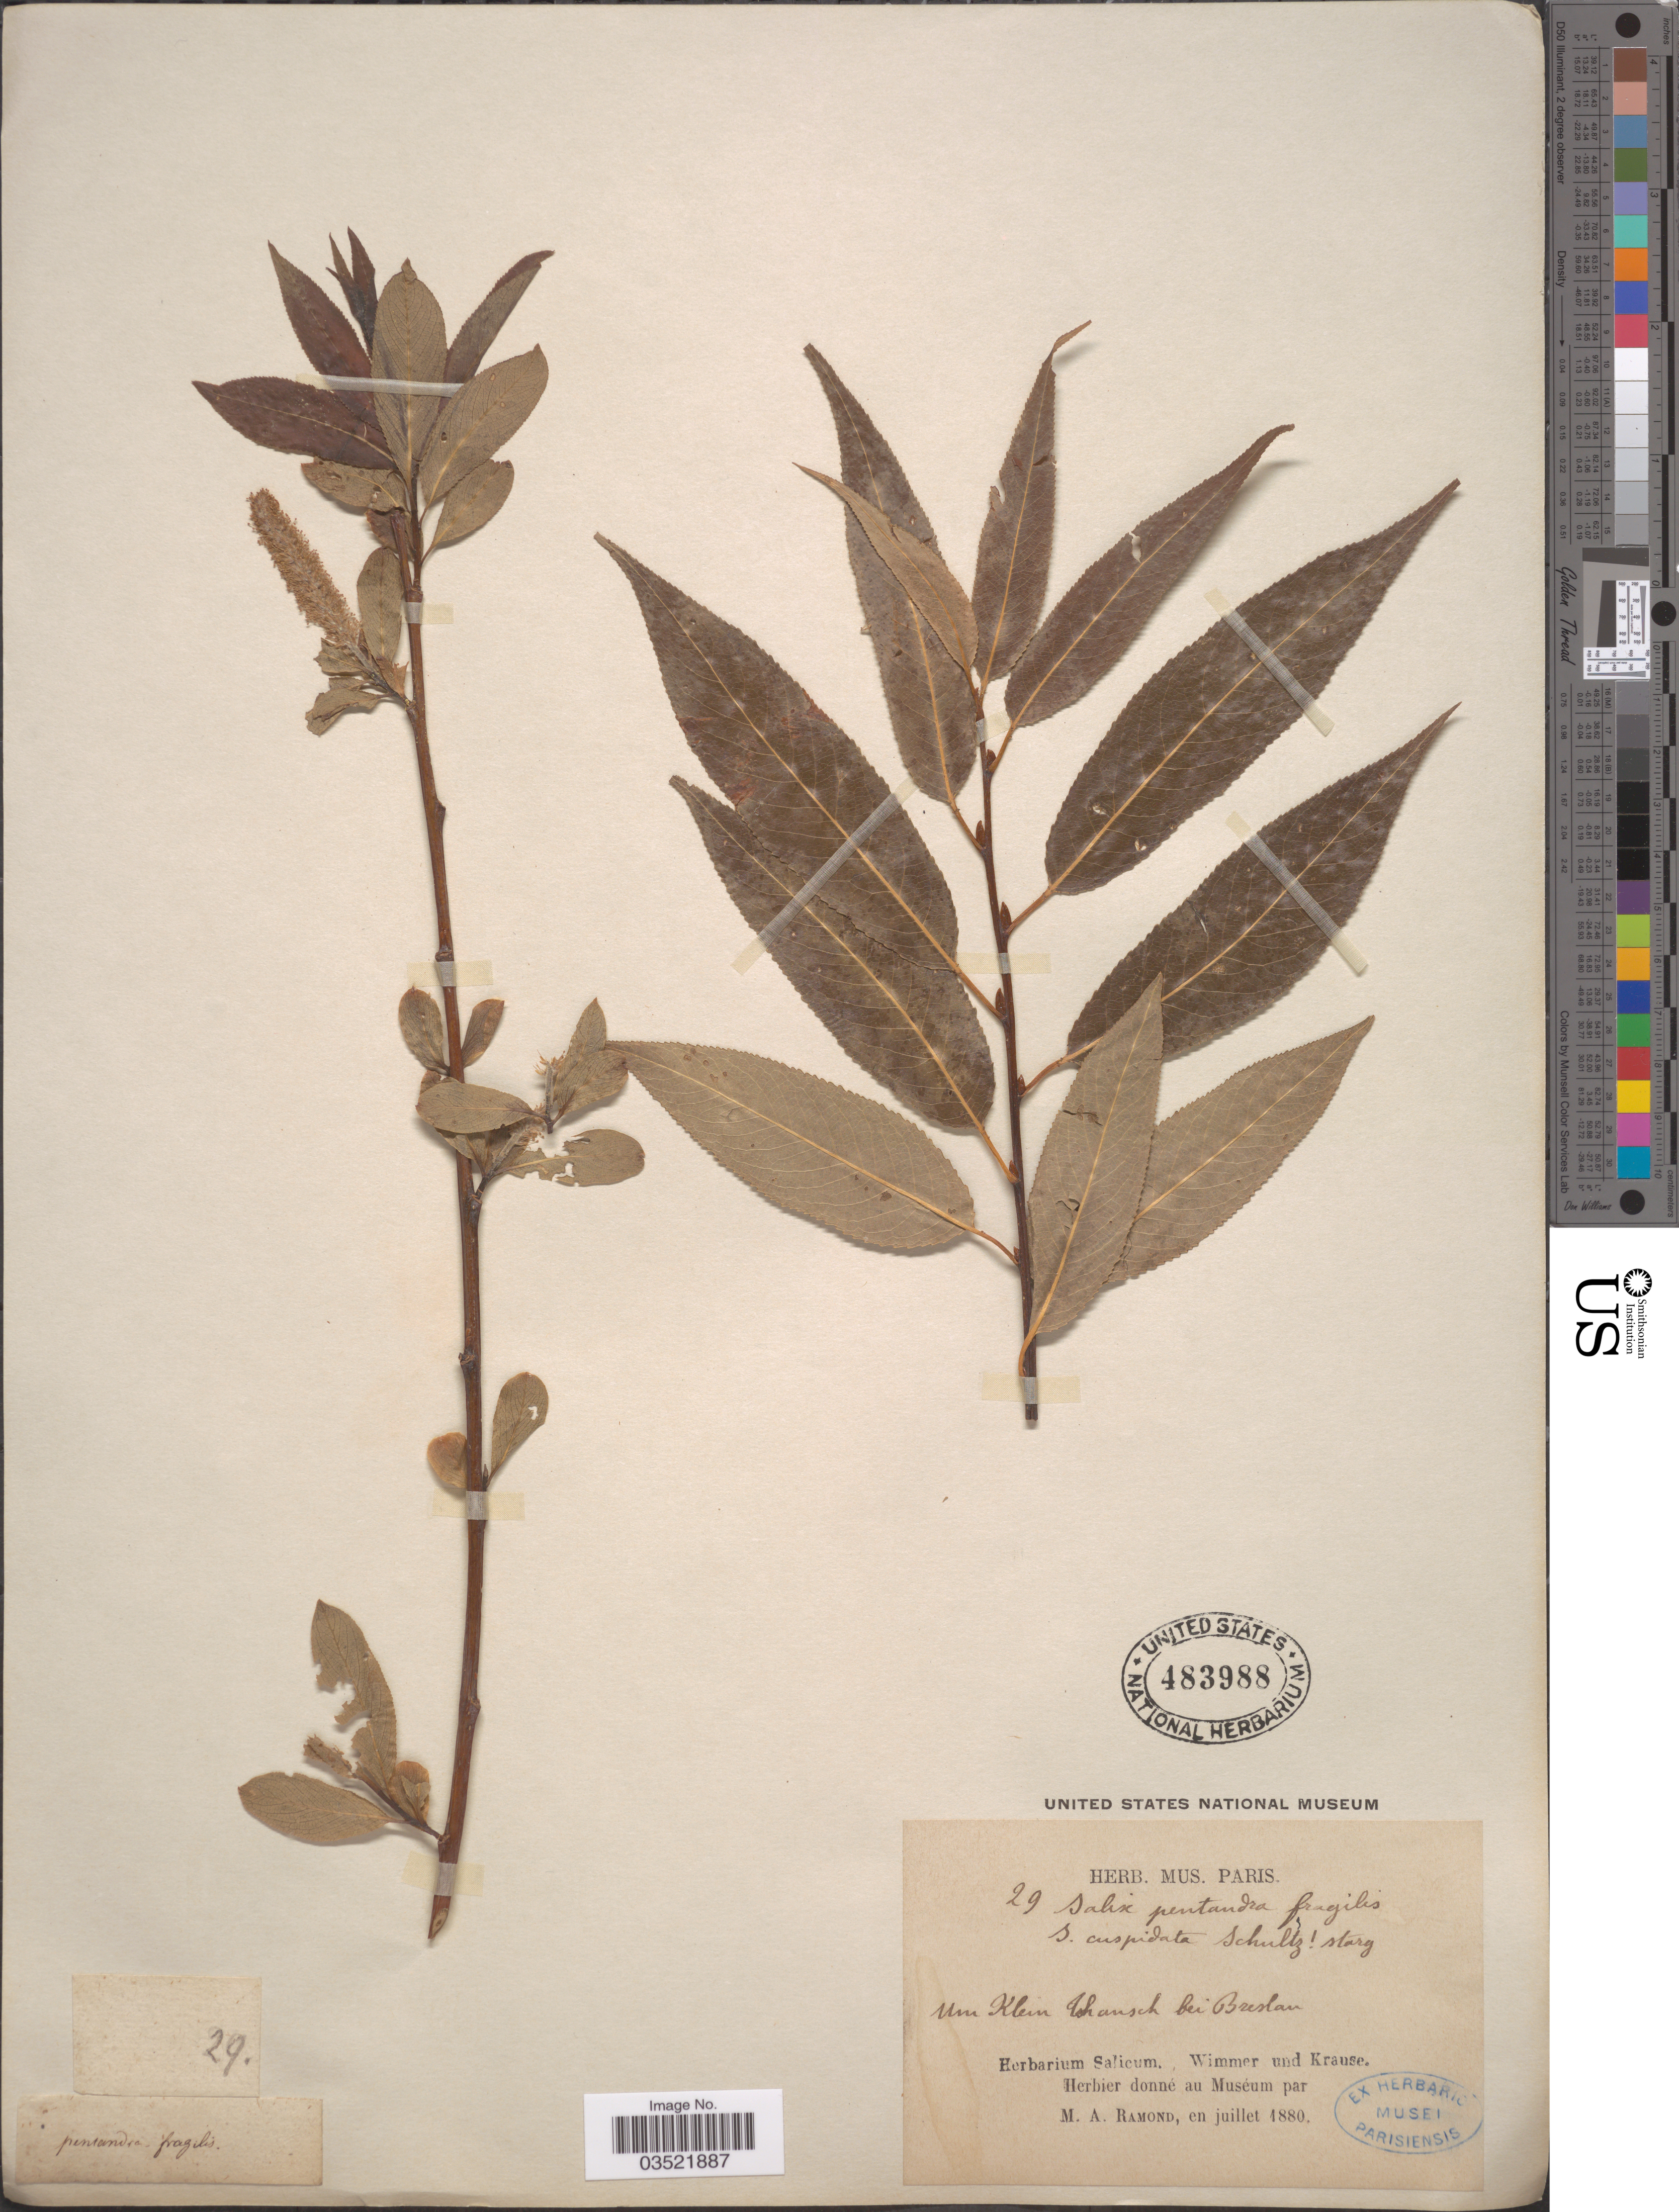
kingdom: Plantae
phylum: Tracheophyta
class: Magnoliopsida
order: Malpighiales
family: Salicaceae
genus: Salix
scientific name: Salix cuspidata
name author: D. Don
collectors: Wimmer & -- Krause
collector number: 29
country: Poland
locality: Um Klein Ishansch [interpreted] bei Breslau.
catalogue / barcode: US 483988